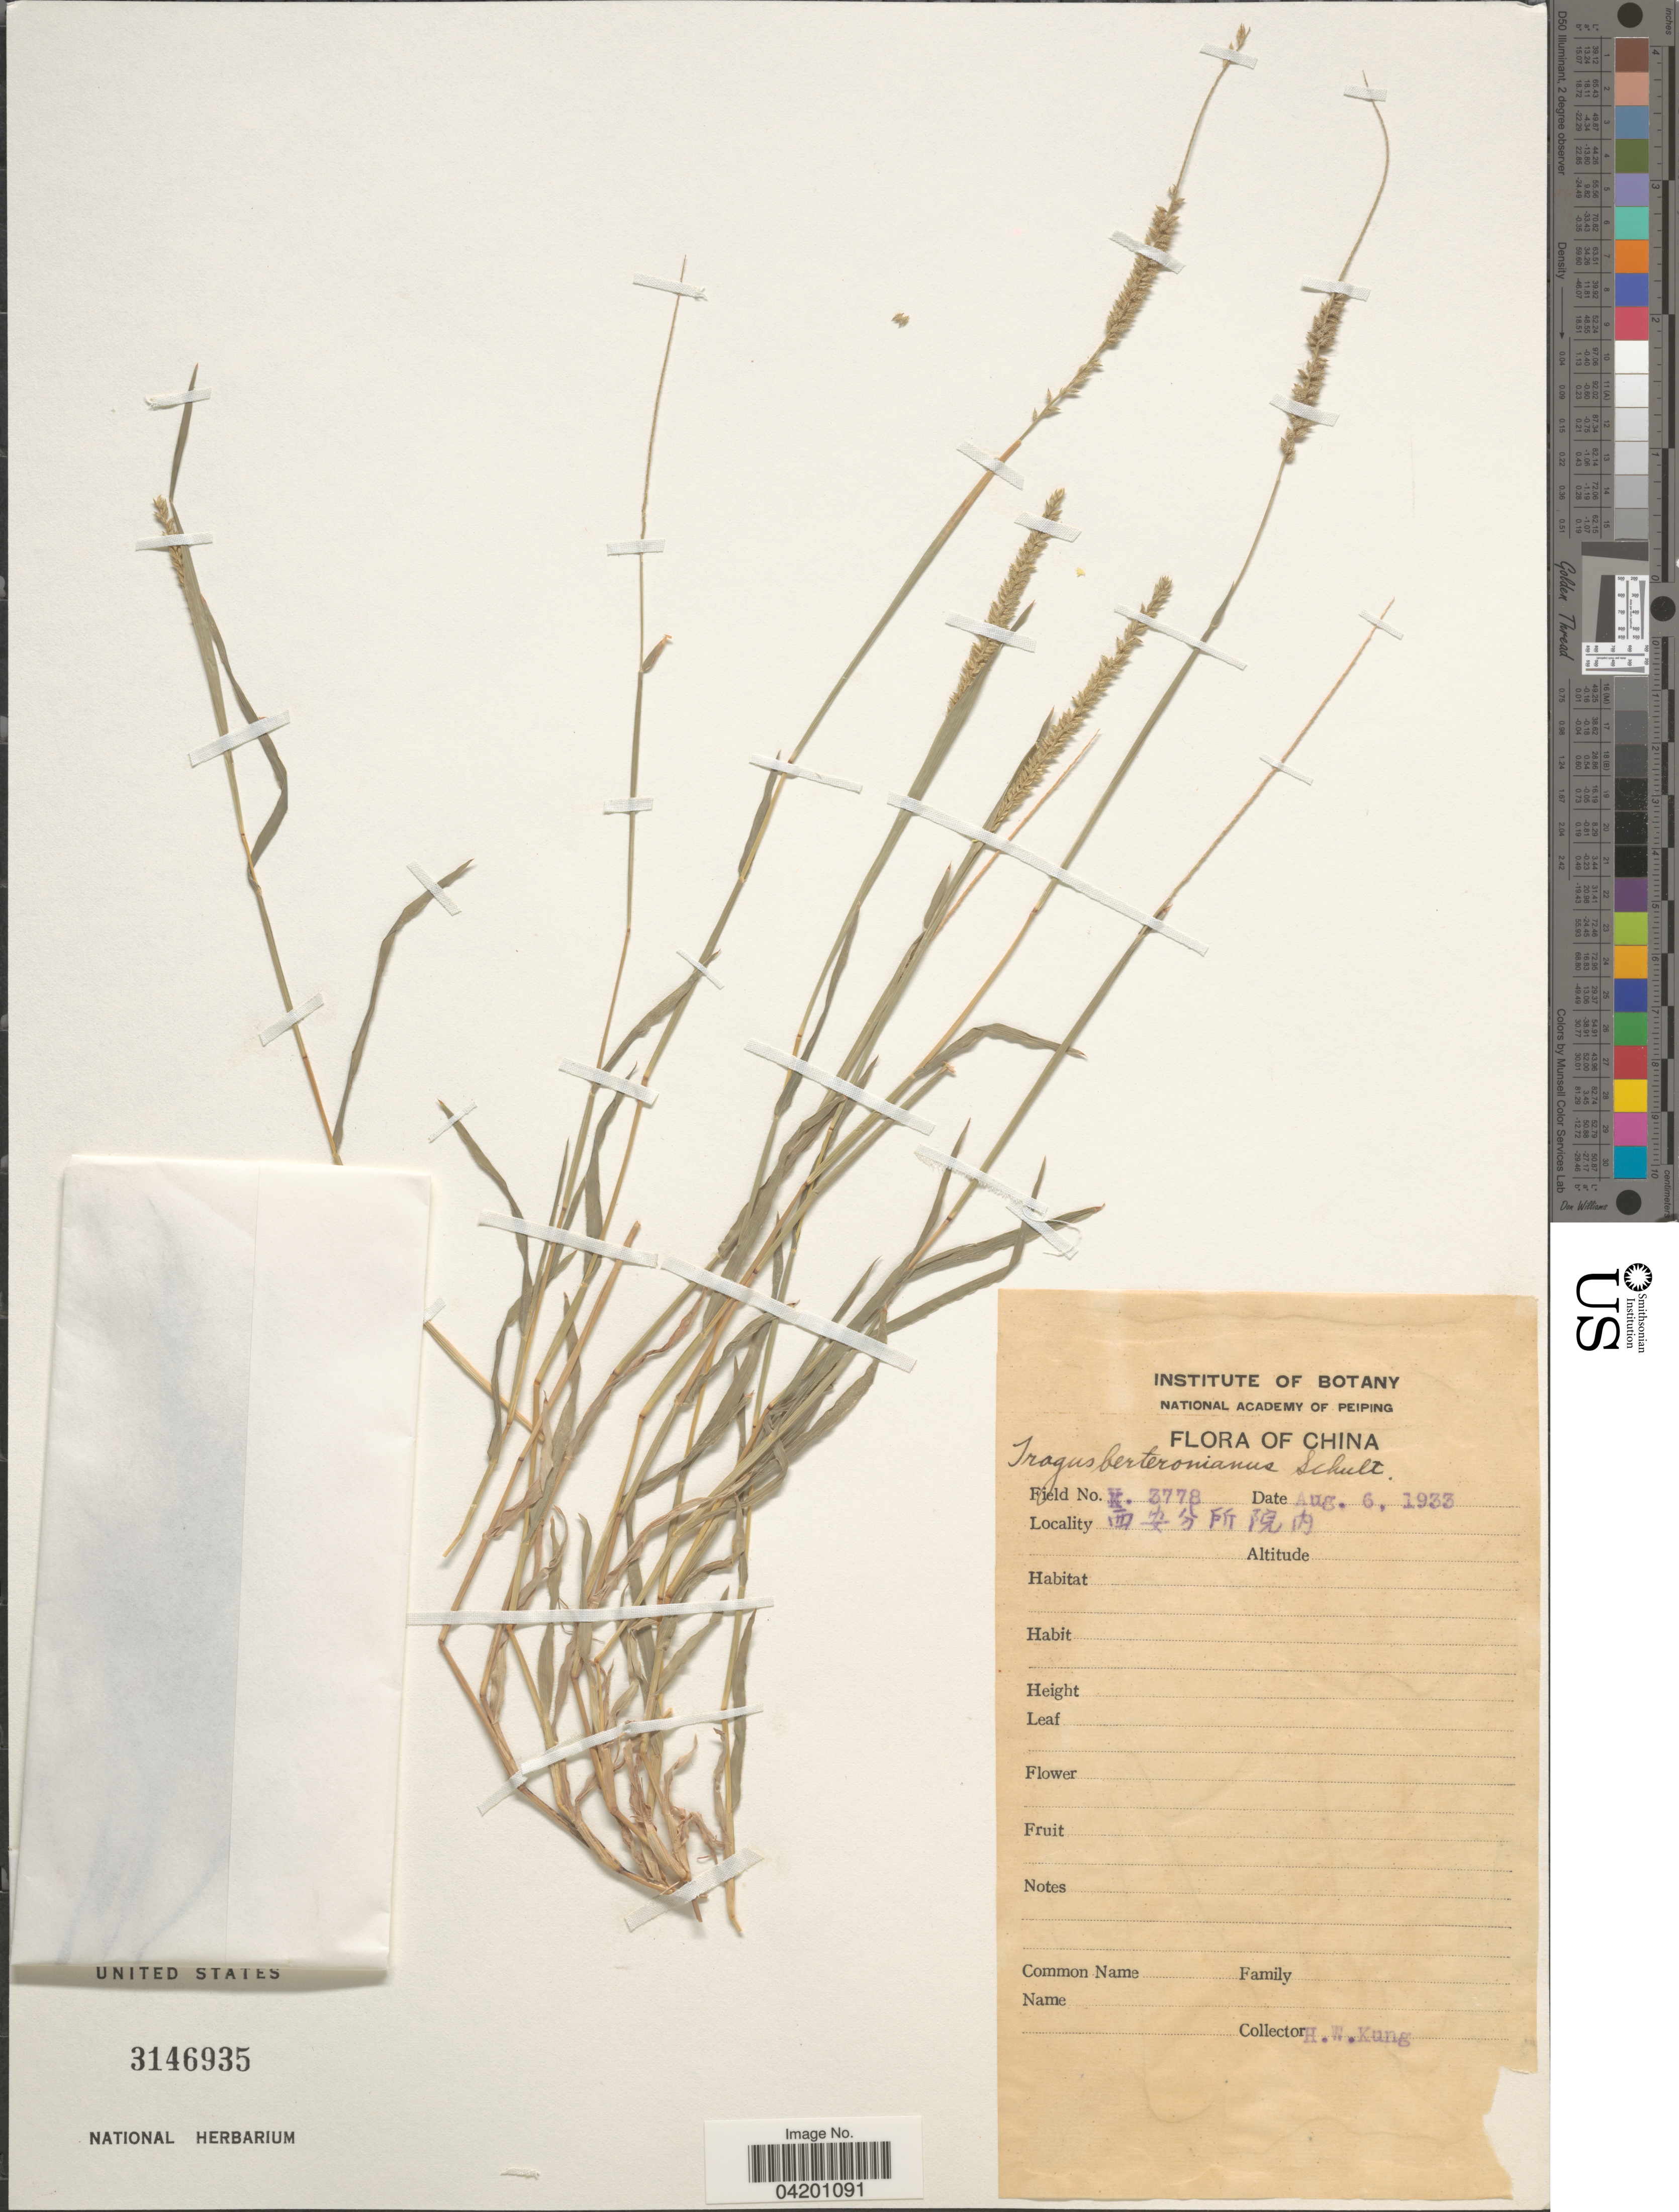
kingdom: Plantae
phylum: Tracheophyta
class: Liliopsida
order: Poales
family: Poaceae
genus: Tragus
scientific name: Tragus berteronianus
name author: Schult.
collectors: H. Kung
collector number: K3778*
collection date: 1933-08-06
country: China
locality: X.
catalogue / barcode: US 3146935